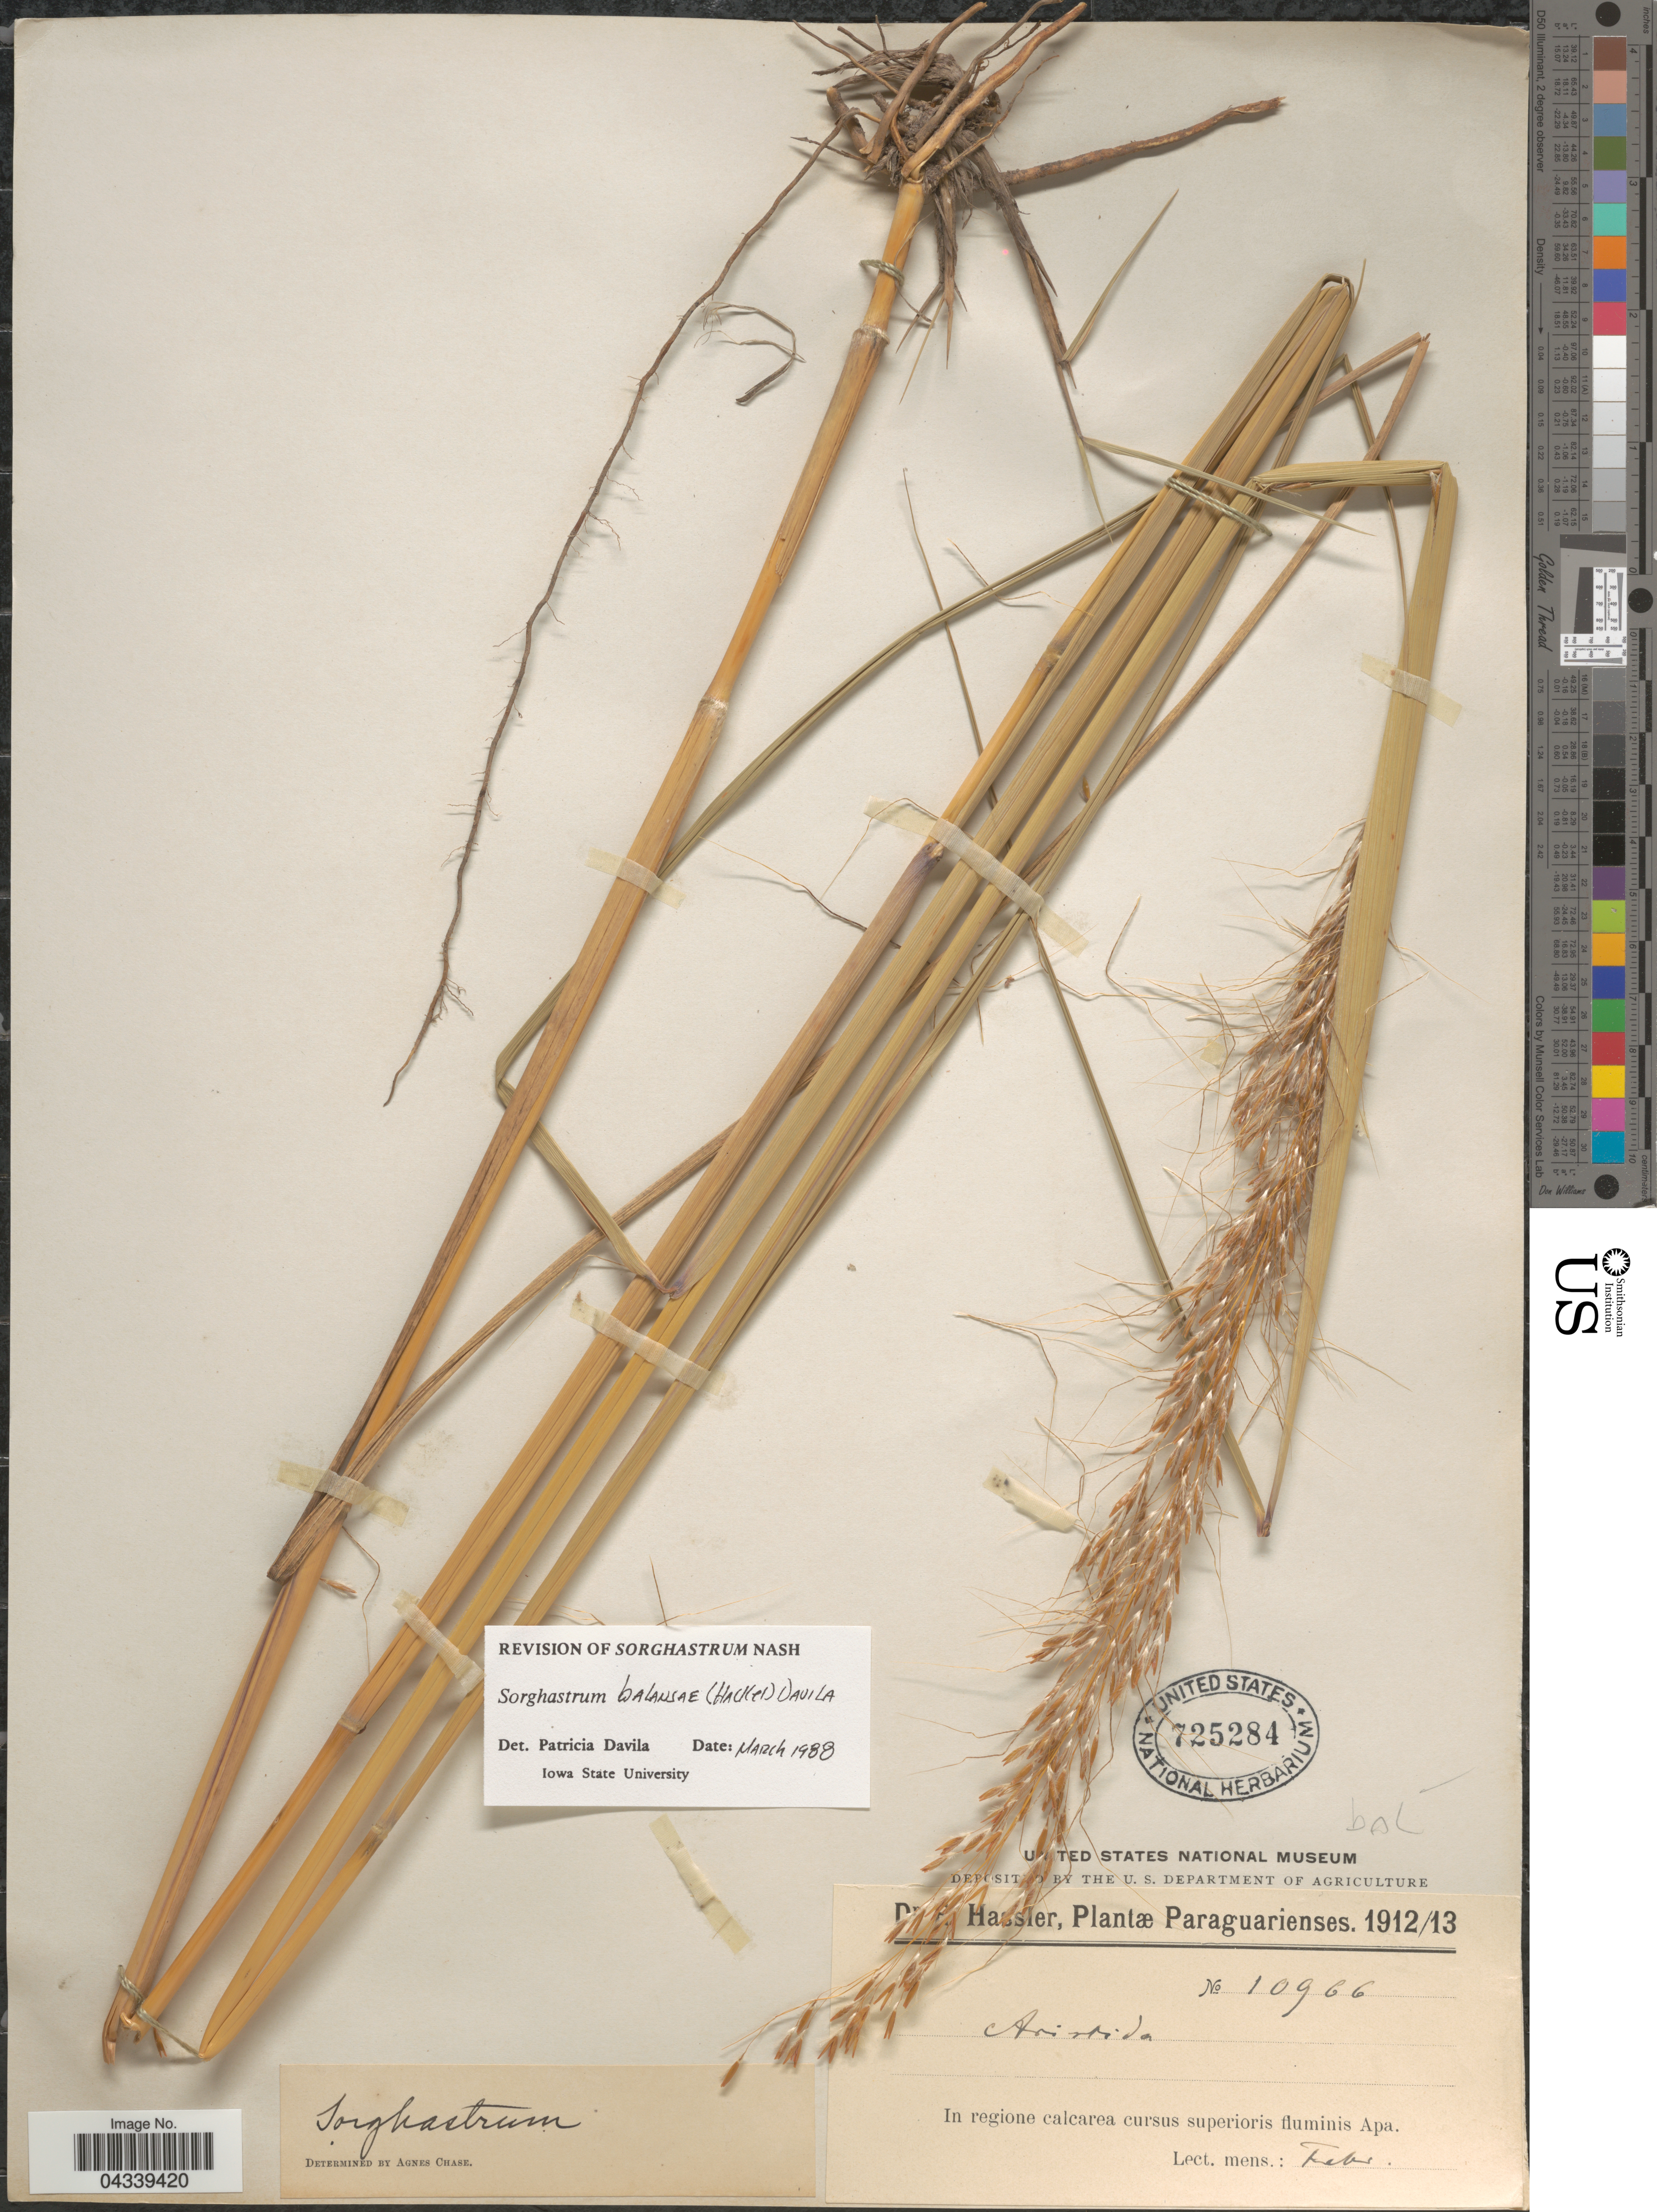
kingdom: Plantae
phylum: Tracheophyta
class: Liliopsida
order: Poales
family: Poaceae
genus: Sorghastrum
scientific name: Sorghastrum balansae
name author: (Hack.) Dávila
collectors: E. Hassler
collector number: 10966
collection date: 1912-02/1913-02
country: Paraguay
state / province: Paraguari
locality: Paraguarienses. In regione calcarea superioris fluminis Apa.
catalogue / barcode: US 725284